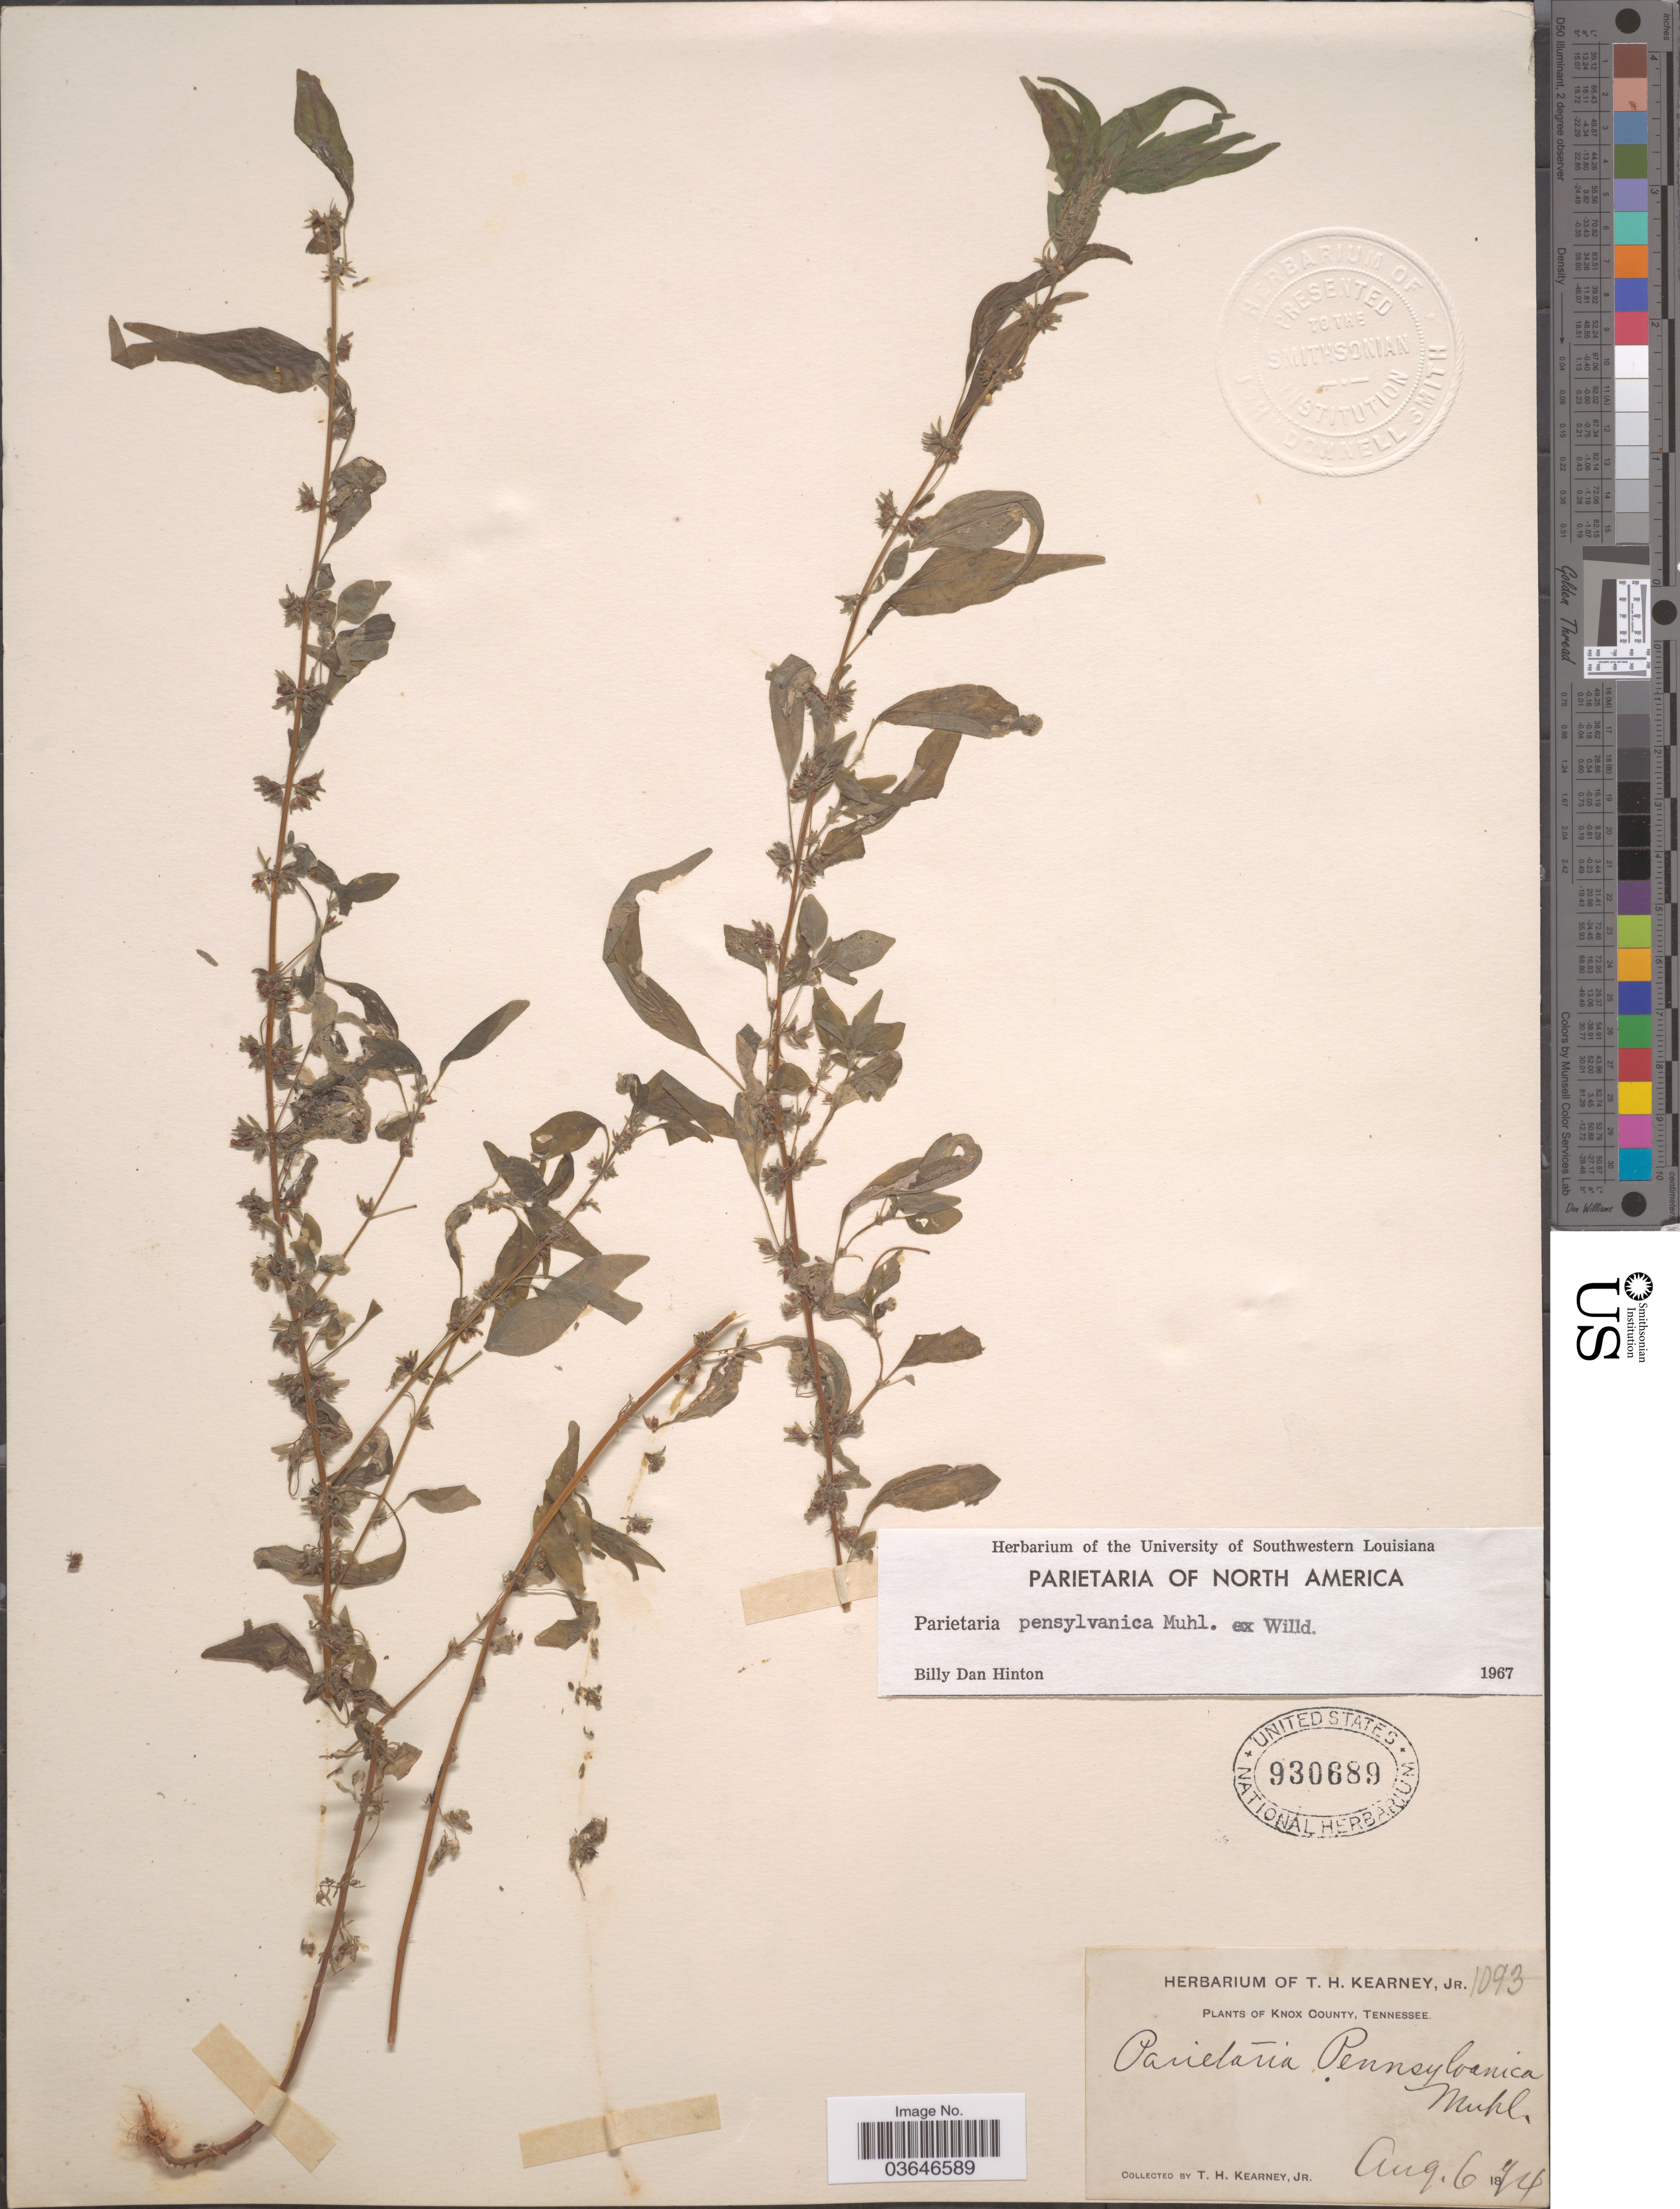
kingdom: Plantae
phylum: Tracheophyta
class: Magnoliopsida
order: Rosales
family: Urticaceae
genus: Parietaria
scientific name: Parietaria pensylvanica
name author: Muhl. ex Willd.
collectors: T. H. Kearney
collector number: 1093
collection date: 1894-08-06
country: United States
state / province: Tennessee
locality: Knox County.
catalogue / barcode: US 930689